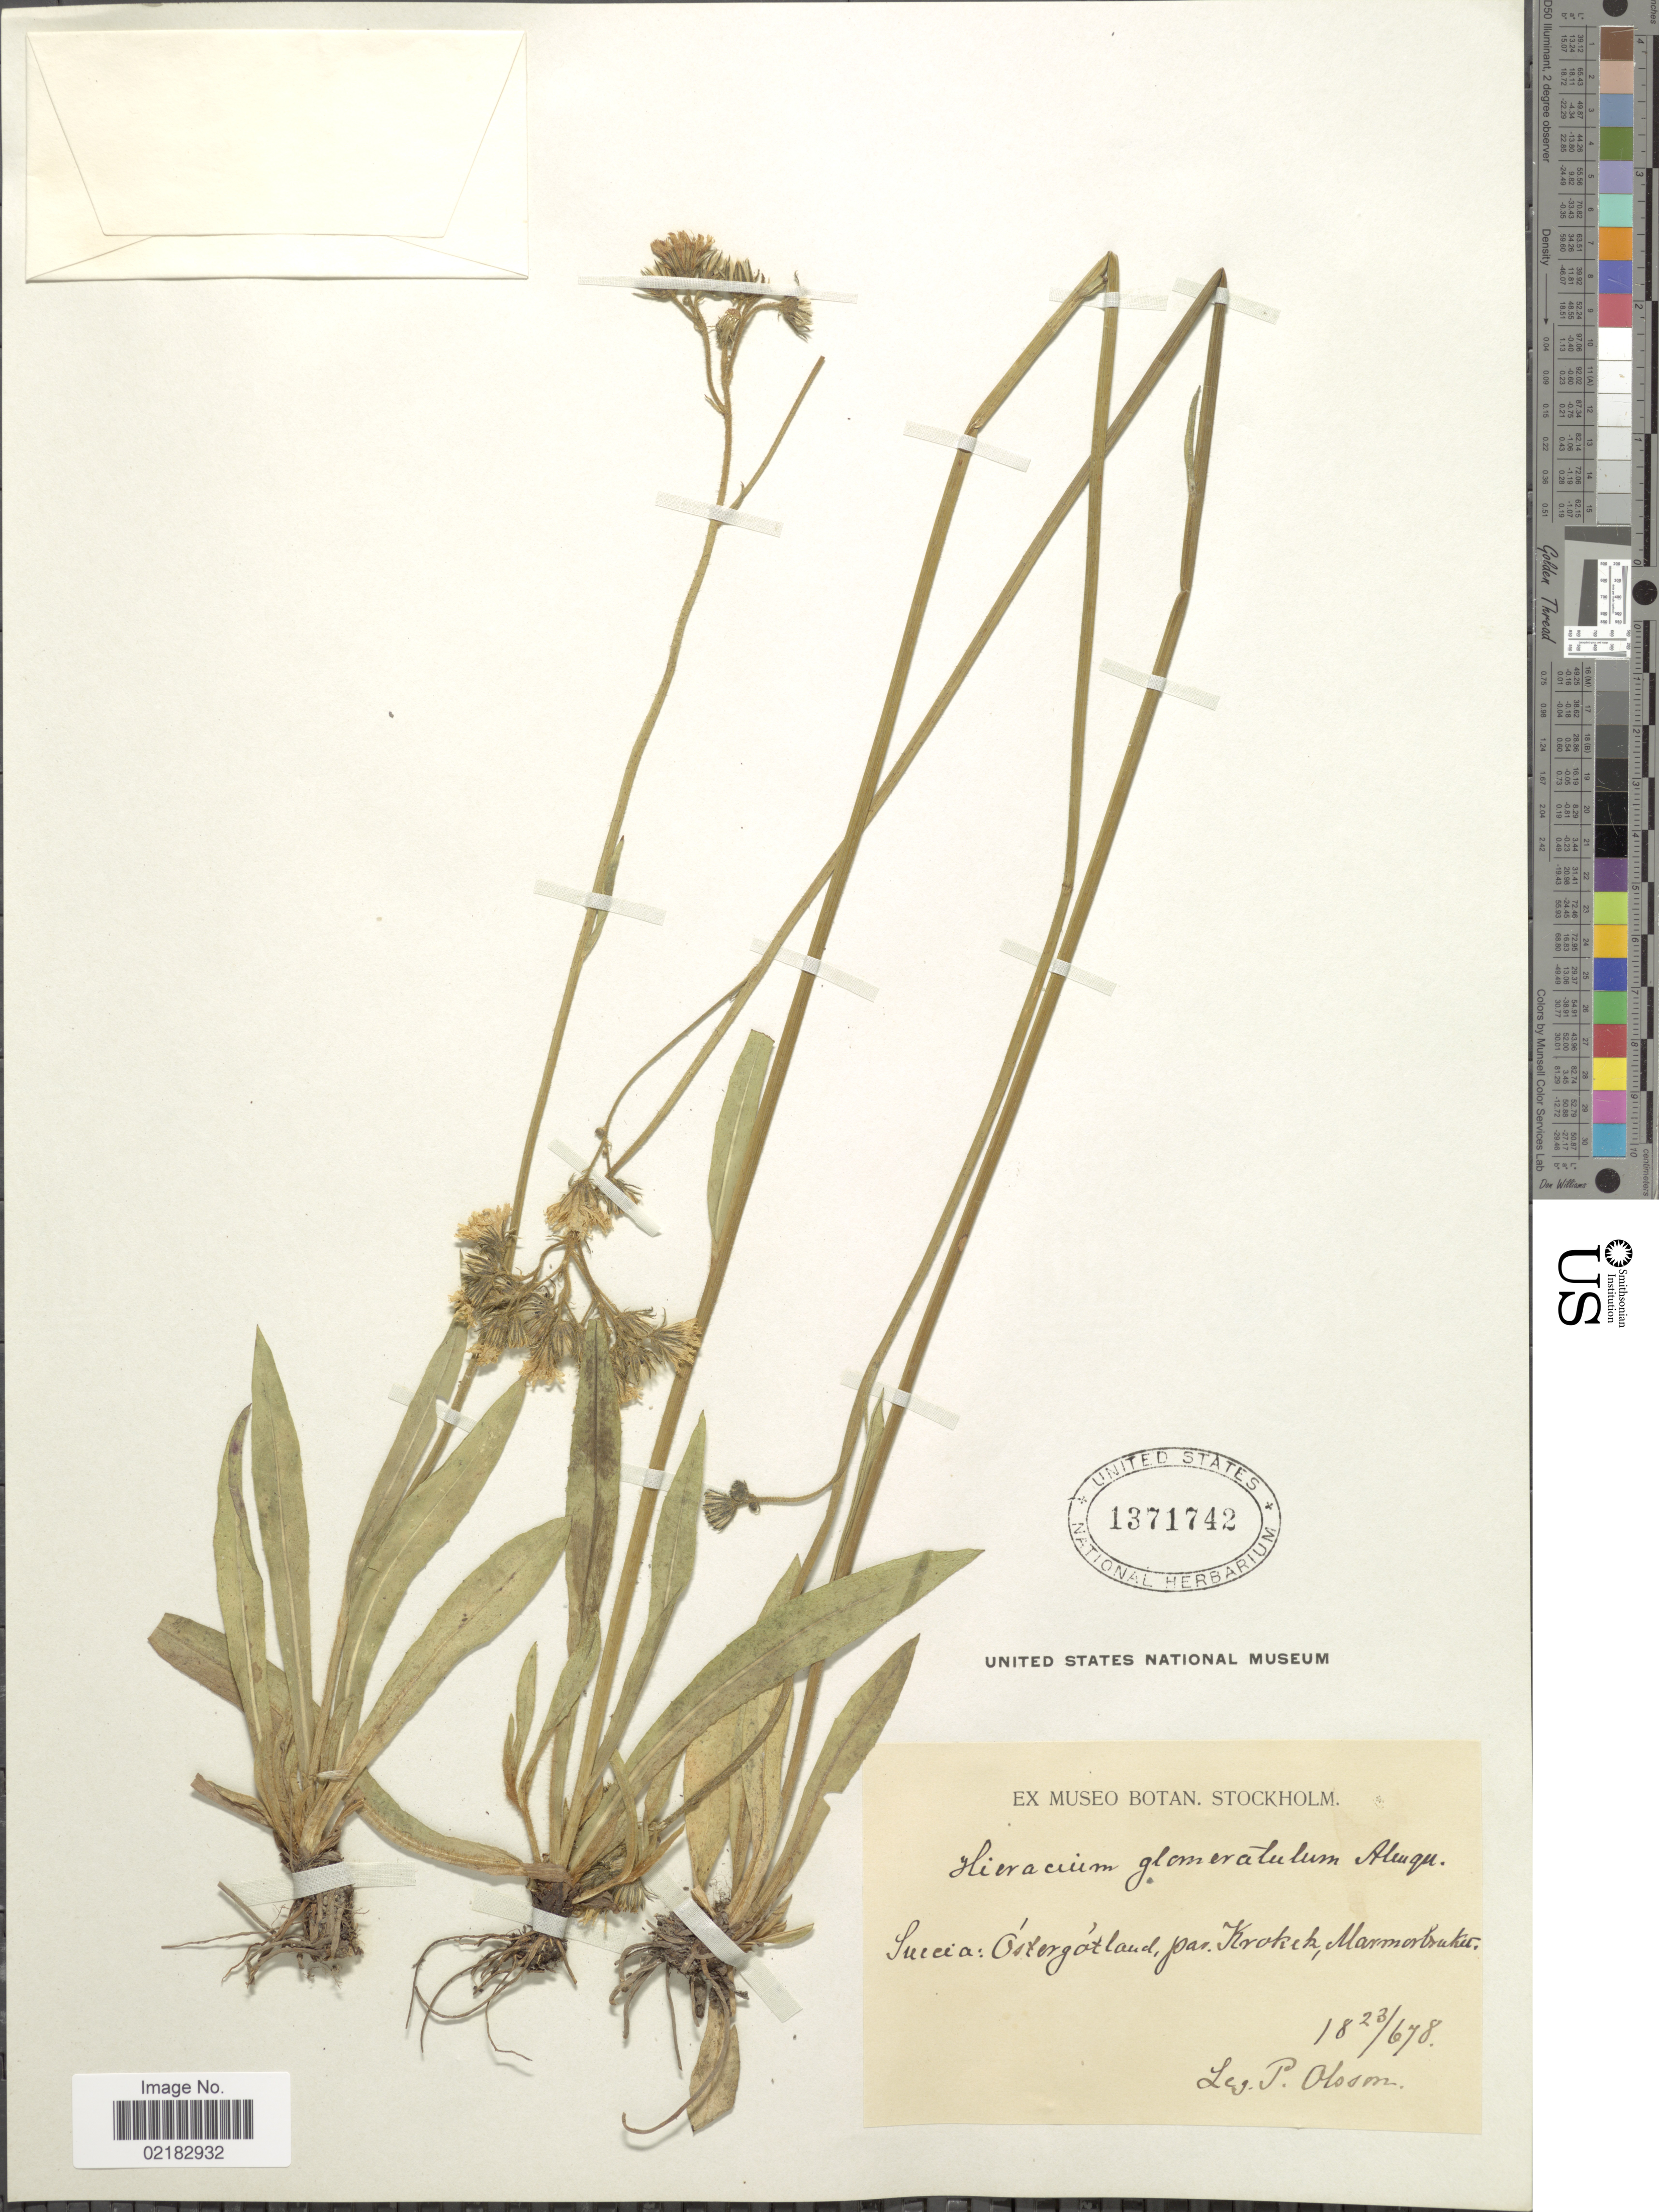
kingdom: Plantae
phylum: Tracheophyta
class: Magnoliopsida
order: Asterales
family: Asteraceae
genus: Pilosella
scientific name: Pilosella glomerata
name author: (Froel.) Fr.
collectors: P. Olsson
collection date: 1878-06-23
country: Sweden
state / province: Östergötland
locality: Sueciae, Ostergotland.par Krokek, Marmorlsuhtu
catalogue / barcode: US 1371742